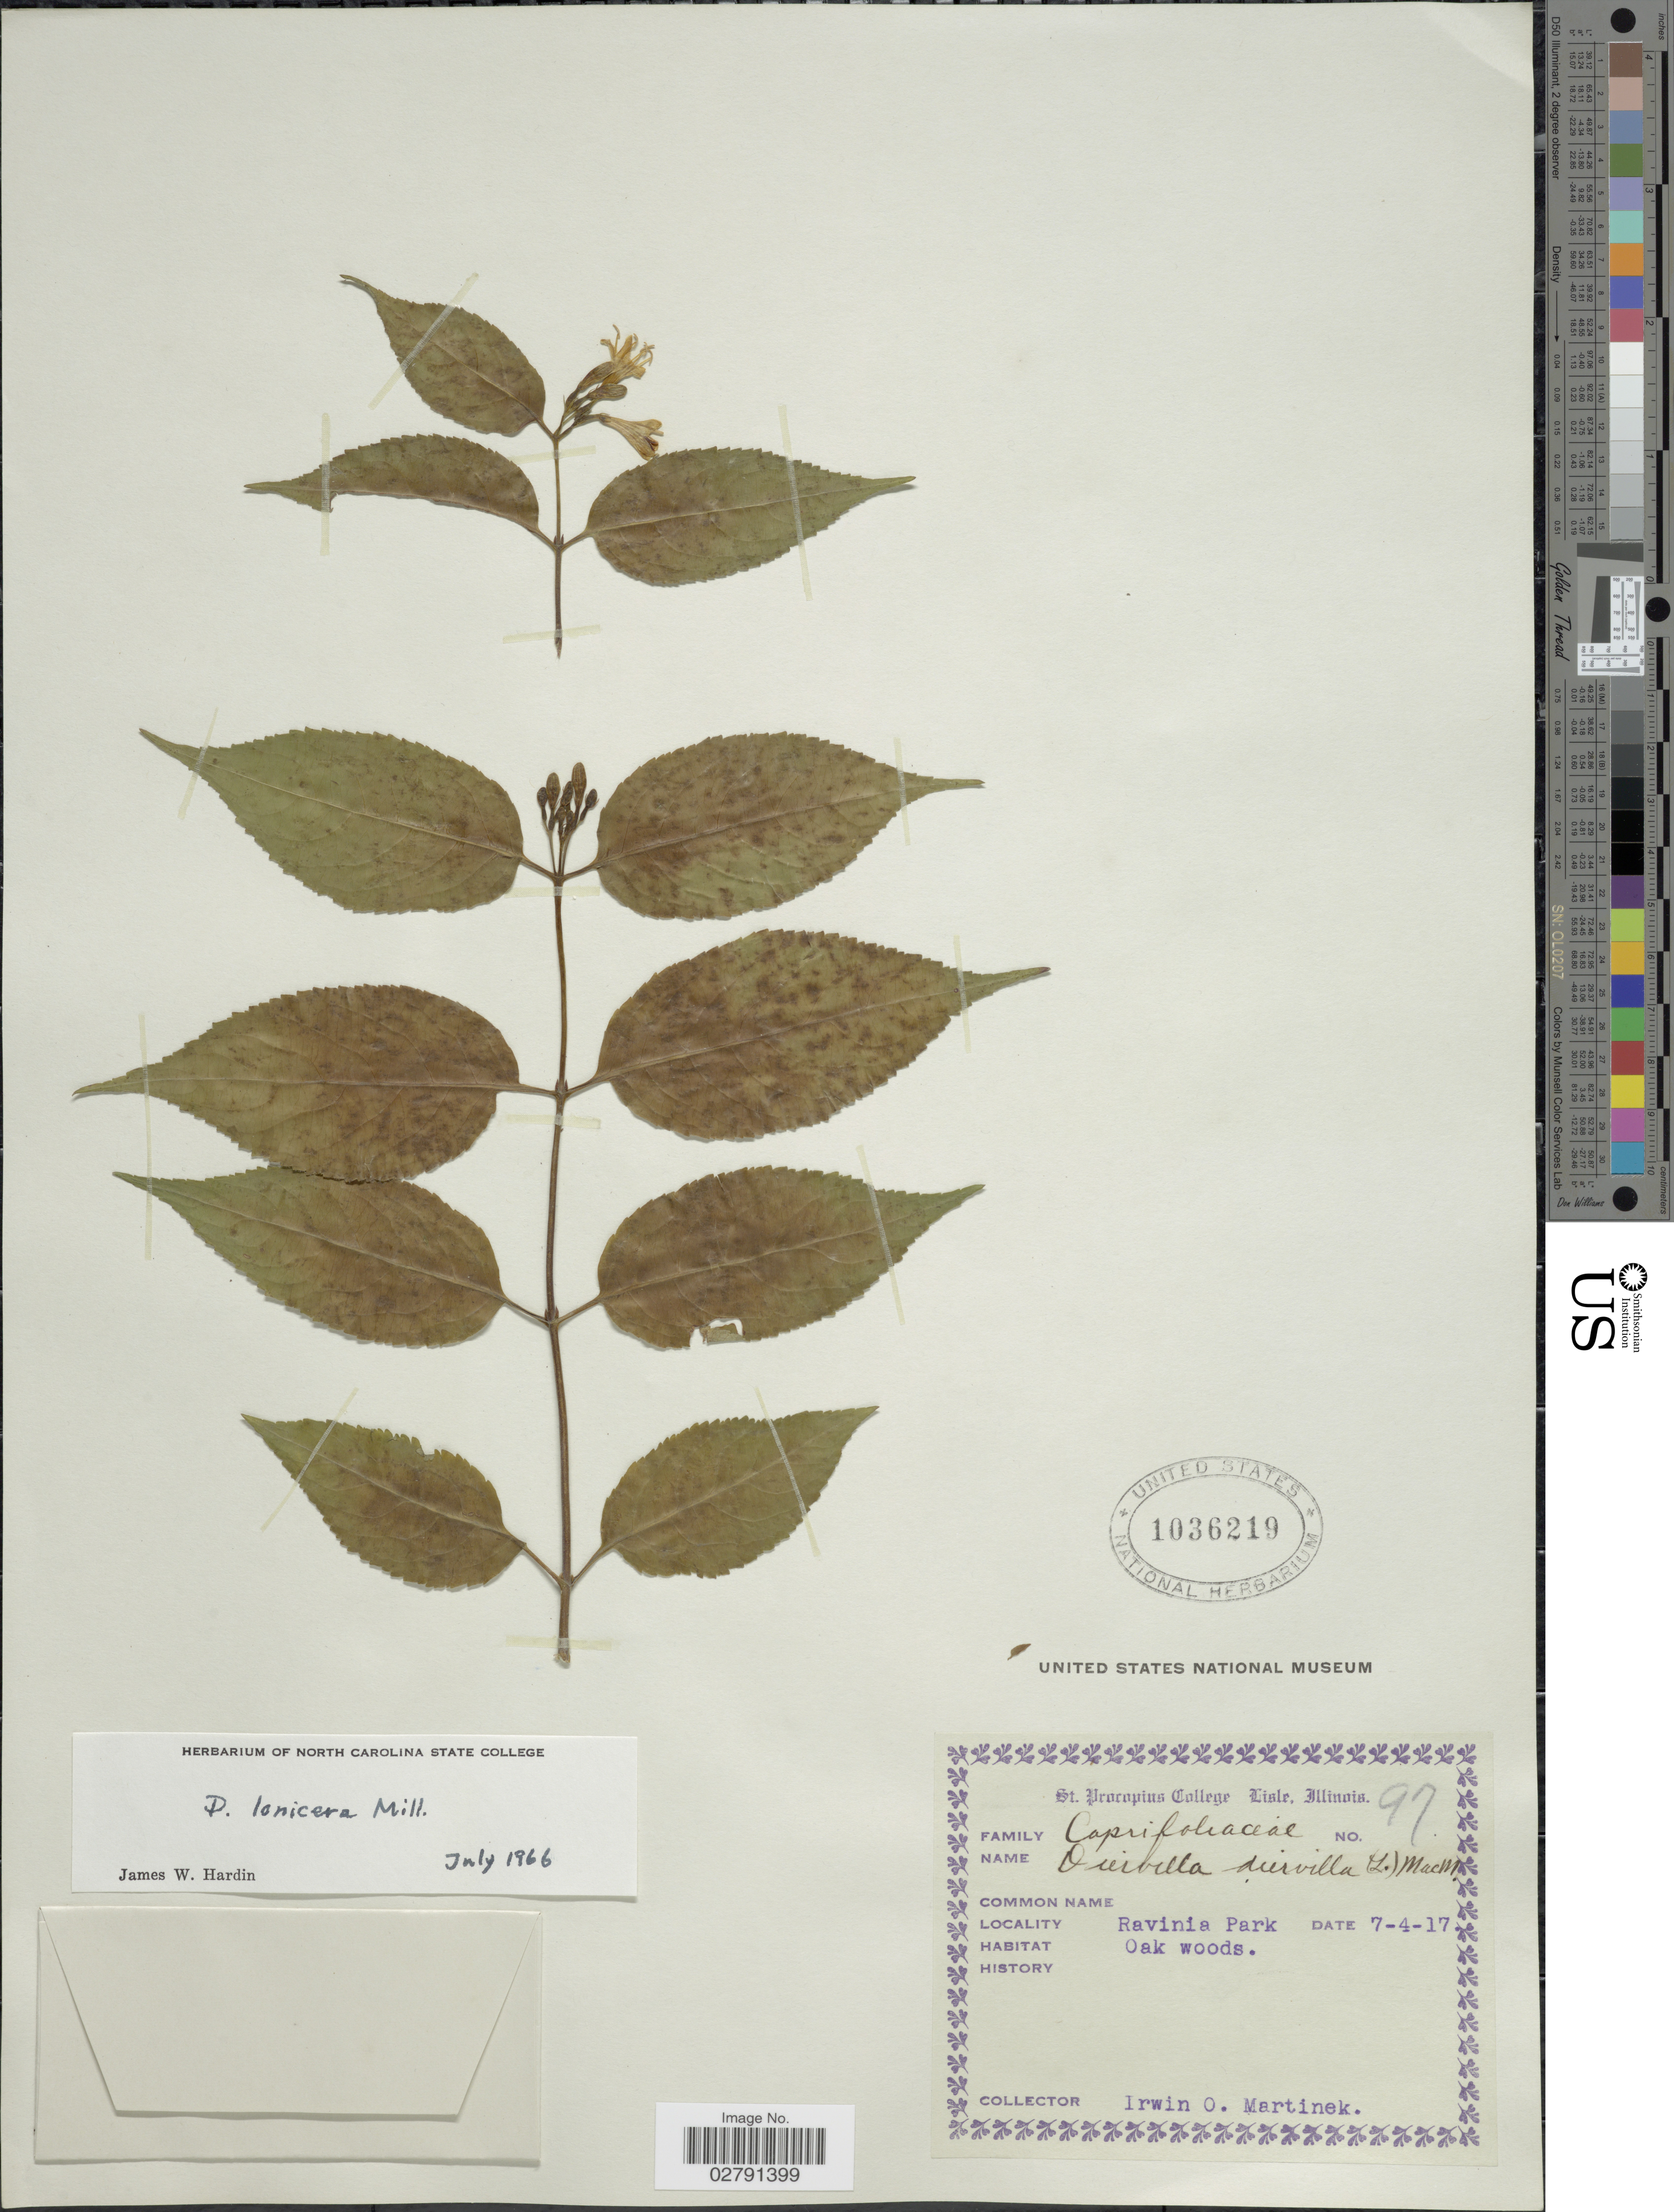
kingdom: Plantae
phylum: Tracheophyta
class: Magnoliopsida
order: Dipsacales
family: Caprifoliaceae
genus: Diervilla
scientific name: Diervilla lonicera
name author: Mill.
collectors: I. Martinek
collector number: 97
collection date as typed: Transcribed d/m/y: 4/7/17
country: United States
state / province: Illinois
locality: Ravinia Park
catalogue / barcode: US 1036219